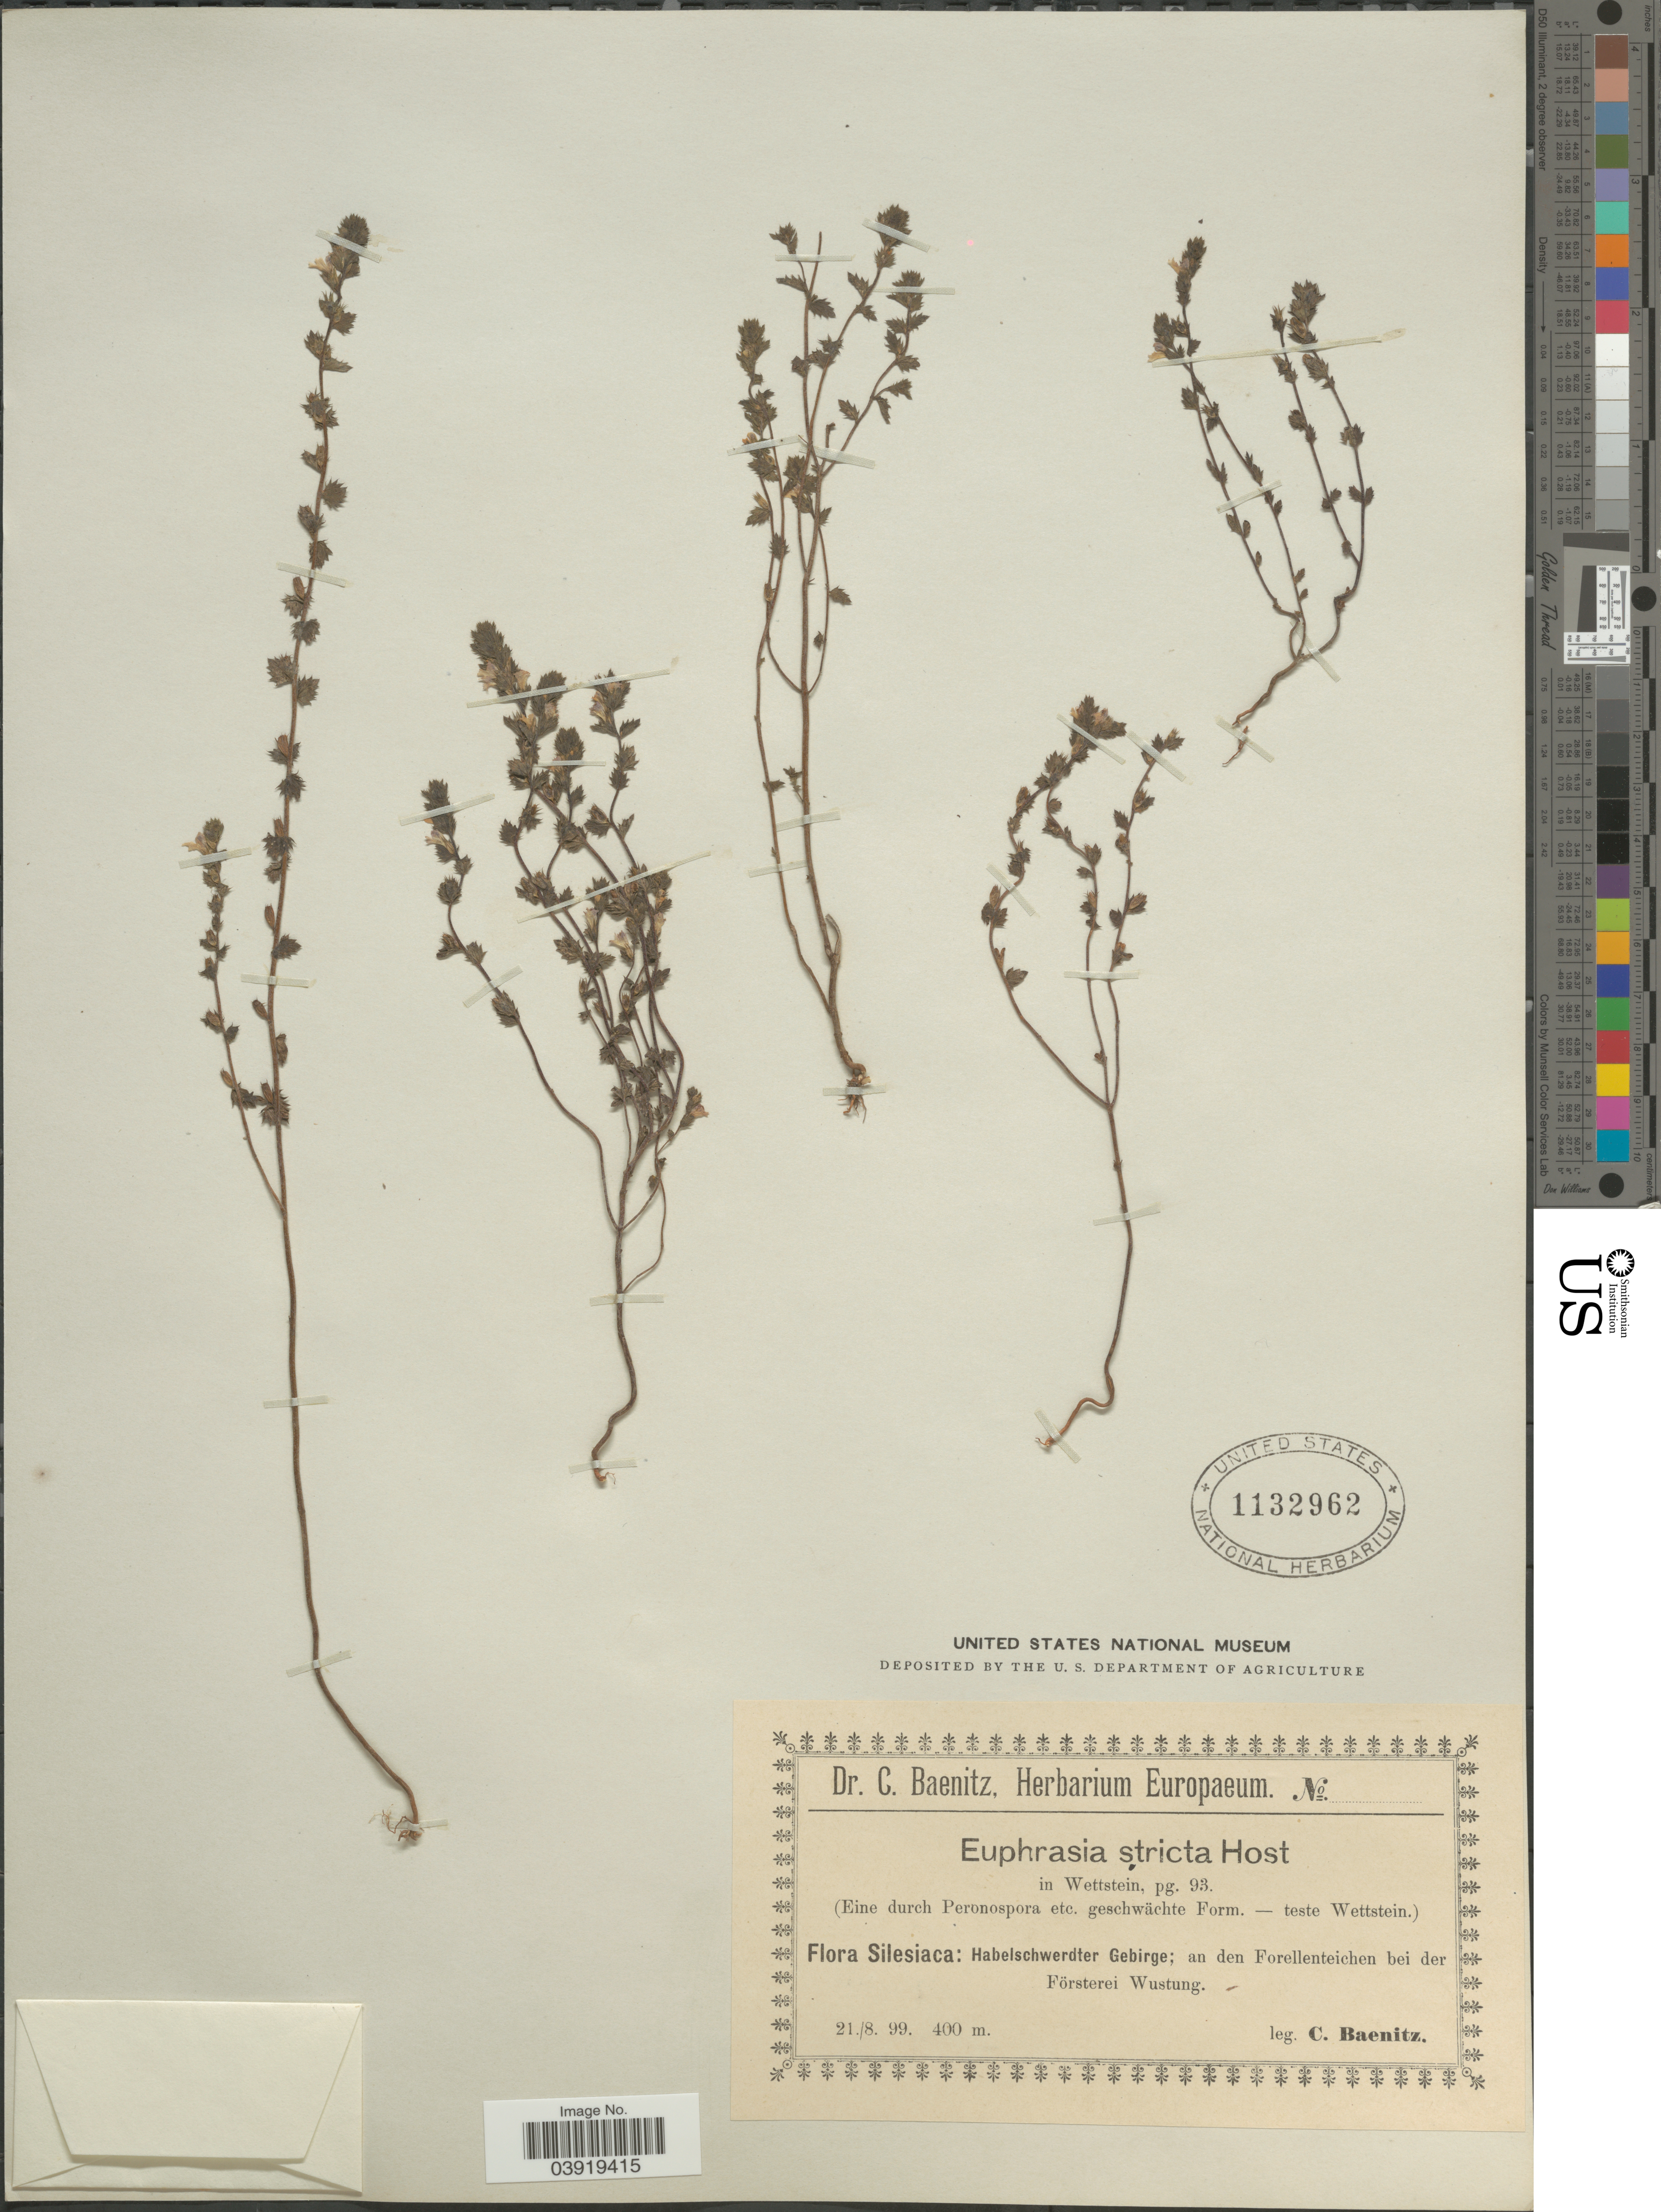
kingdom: Plantae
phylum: Tracheophyta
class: Magnoliopsida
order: Lamiales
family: Orobanchaceae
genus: Euphrasia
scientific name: Euphrasia stricta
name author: Kunth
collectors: C. G. Baenitz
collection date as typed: Transcribed d/m/y: 21/8/99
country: Poland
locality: Silesiaca: Habelschwerdter Gebirge; an den Forellenteichen bei der Försterei Wustung.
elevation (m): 400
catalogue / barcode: US 1132962